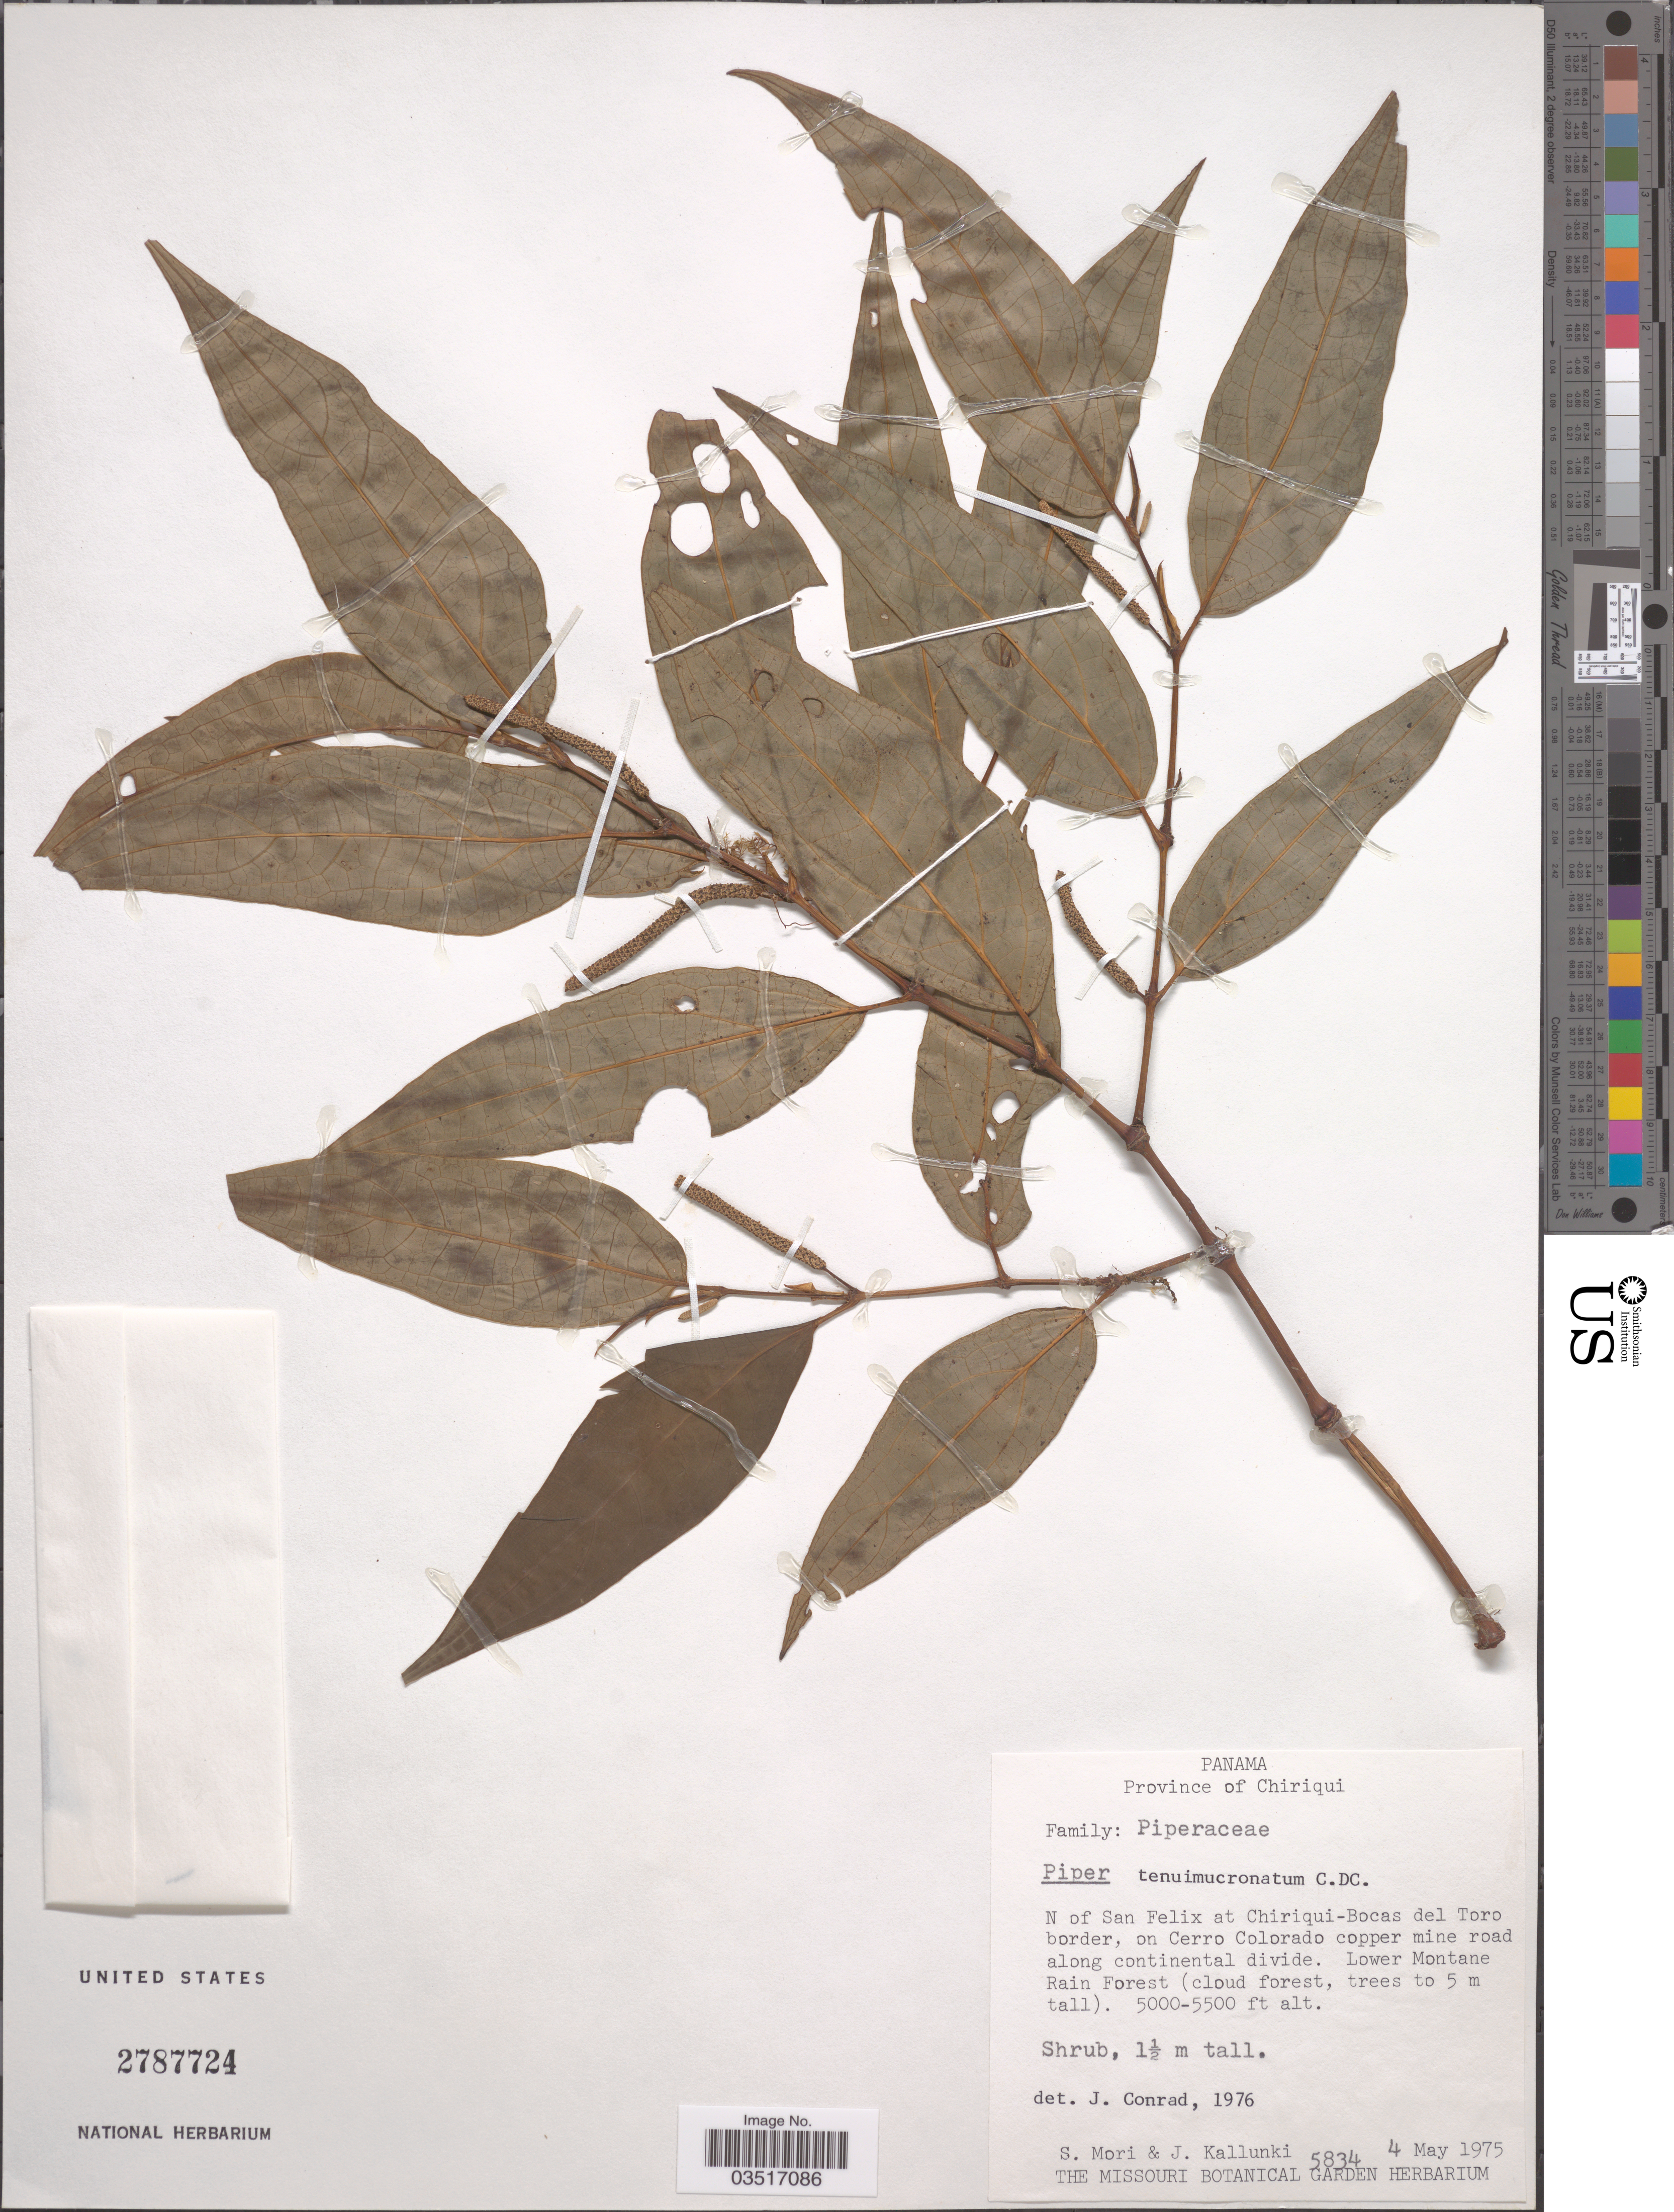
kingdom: Plantae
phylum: Tracheophyta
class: Magnoliopsida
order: Piperales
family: Piperaceae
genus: Piper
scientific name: Piper tenuimucronatum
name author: C. DC.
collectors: S. Mori & J. Kallunki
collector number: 5834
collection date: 1975-05-04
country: Panama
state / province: Chiriqui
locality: N of San Felix at Chiriqui-Bocas del Toro border, on Cerro Colorado copper mine road along continental divide. Lower Montane Rain Forest.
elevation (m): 1524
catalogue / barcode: US 2787724